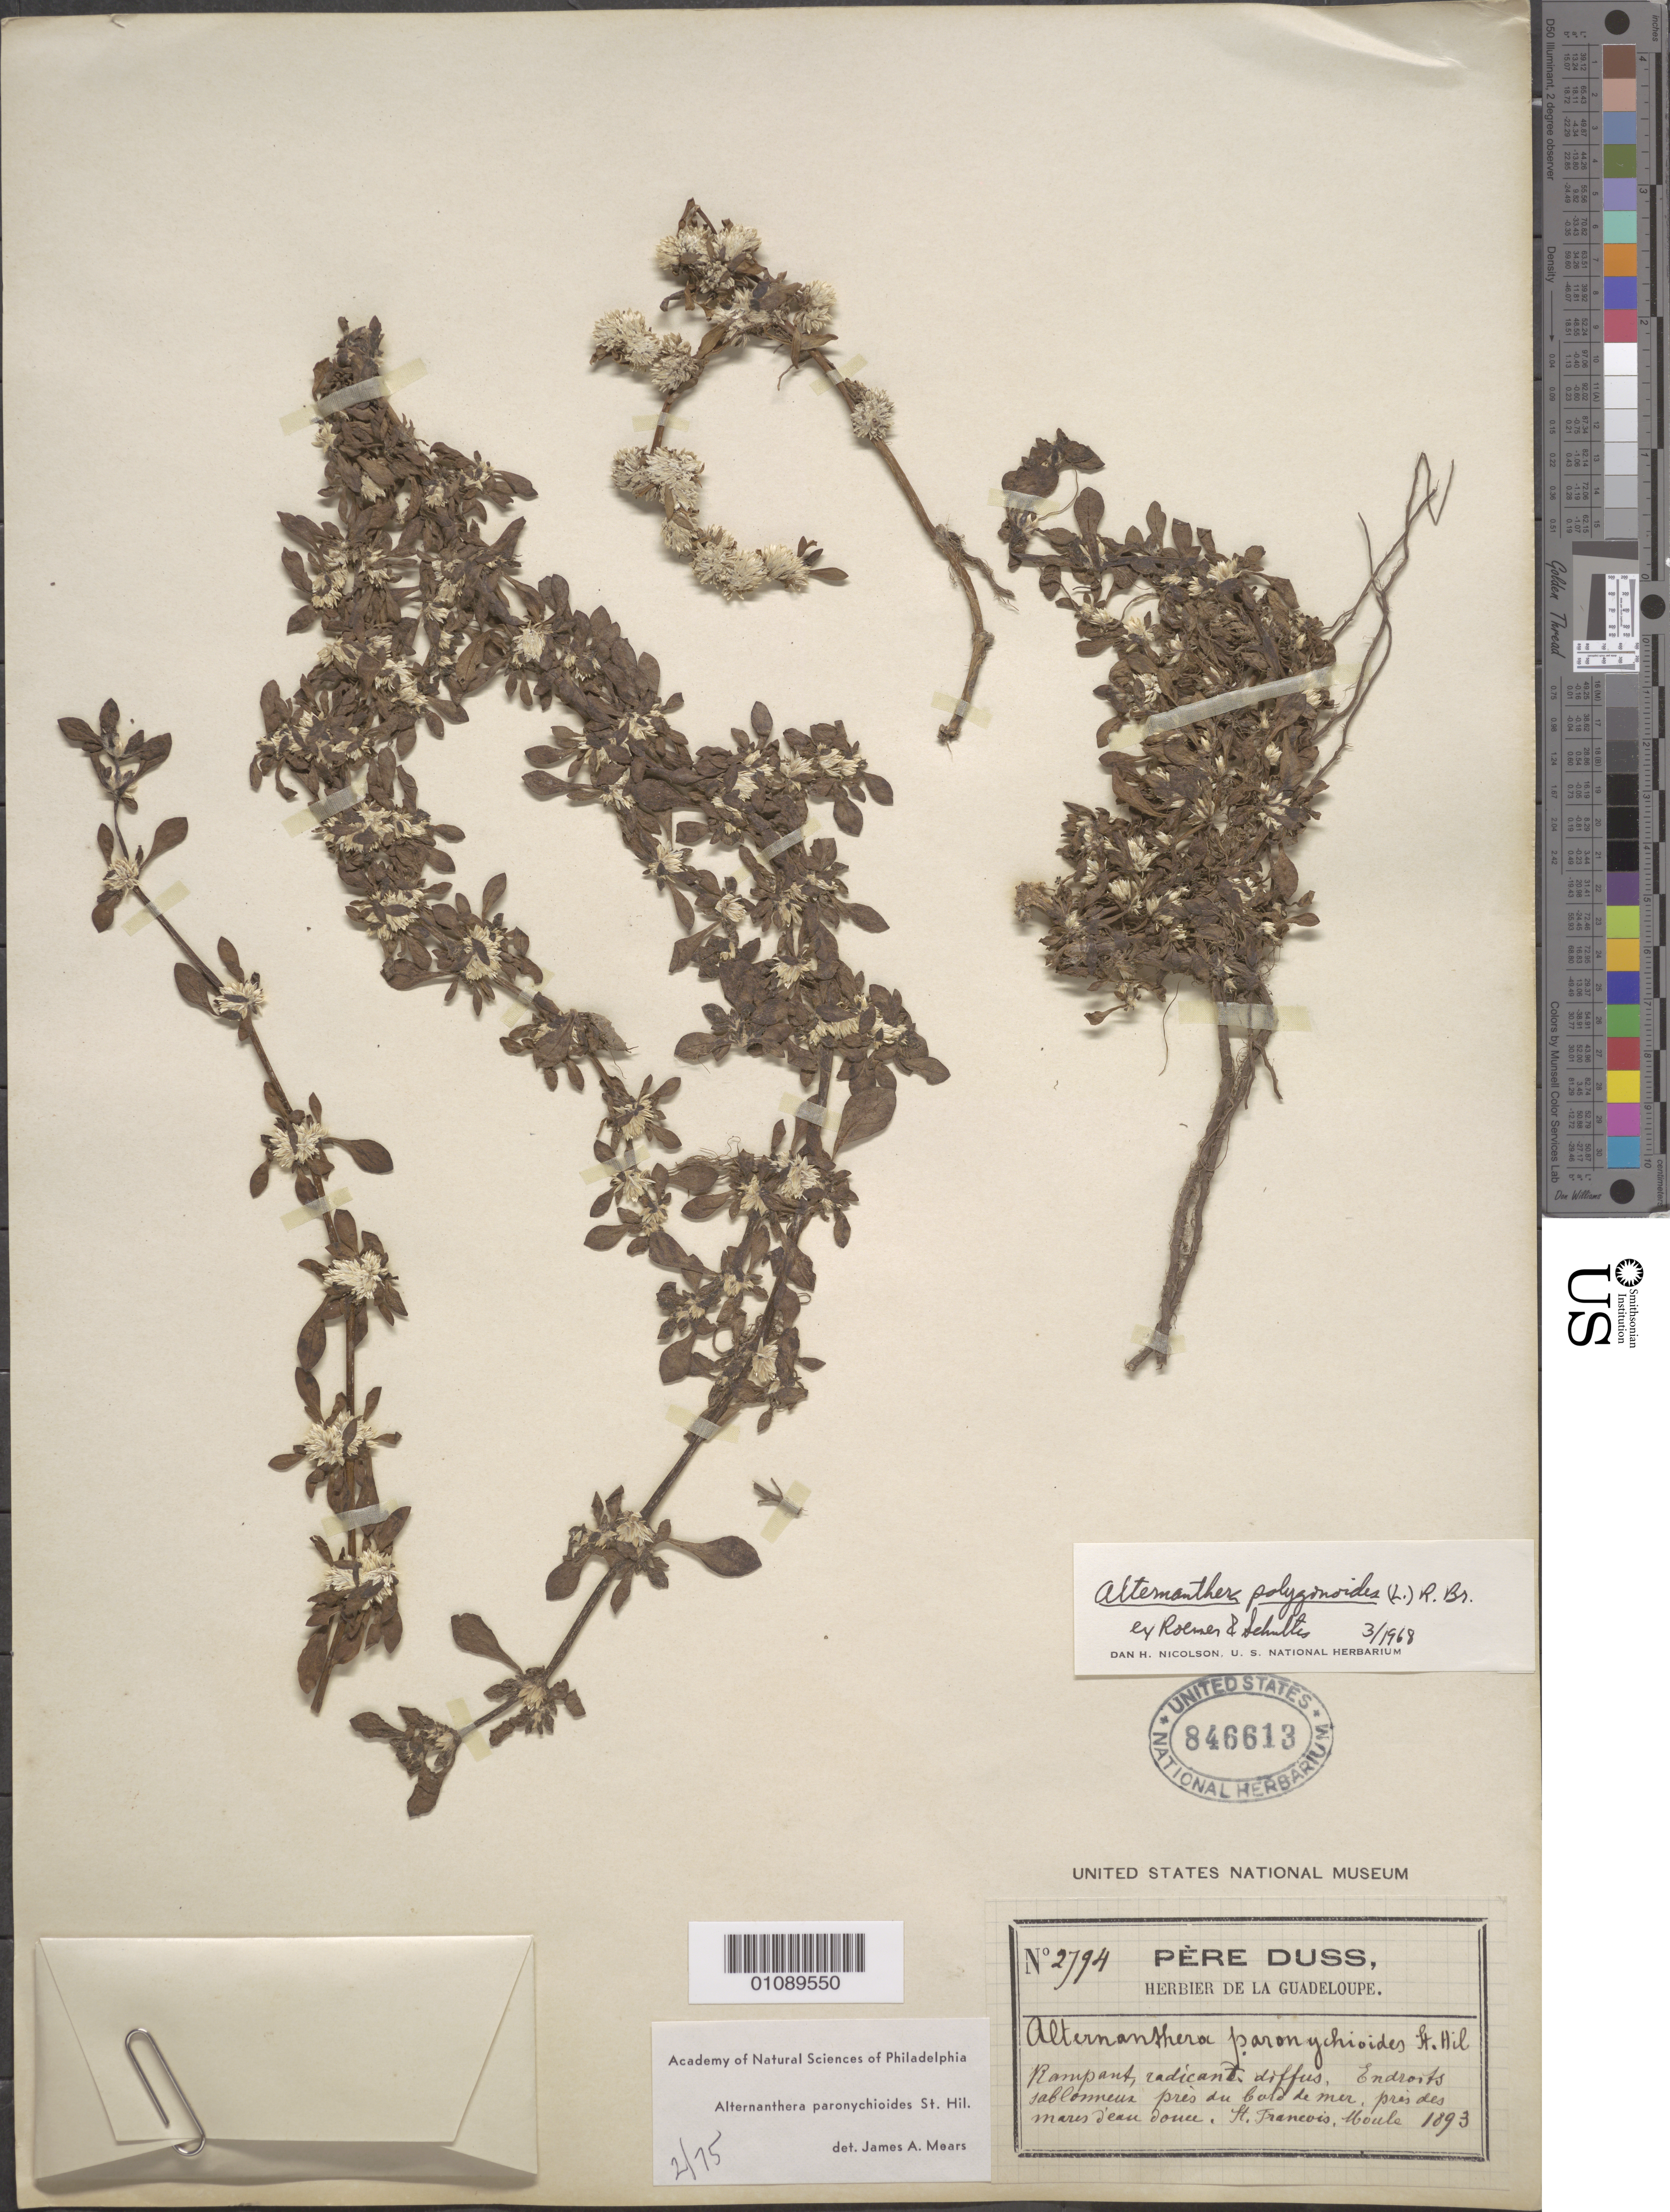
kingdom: Plantae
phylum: Tracheophyta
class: Magnoliopsida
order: Caryophyllales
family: Amaranthaceae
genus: Alternanthera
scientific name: Alternanthera paronychioides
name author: A. St.-Hil.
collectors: Père Duss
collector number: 2794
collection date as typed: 1893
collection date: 1893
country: Guadeloupe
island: Grande Terre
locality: St. Francois, Moule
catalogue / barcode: US 846613